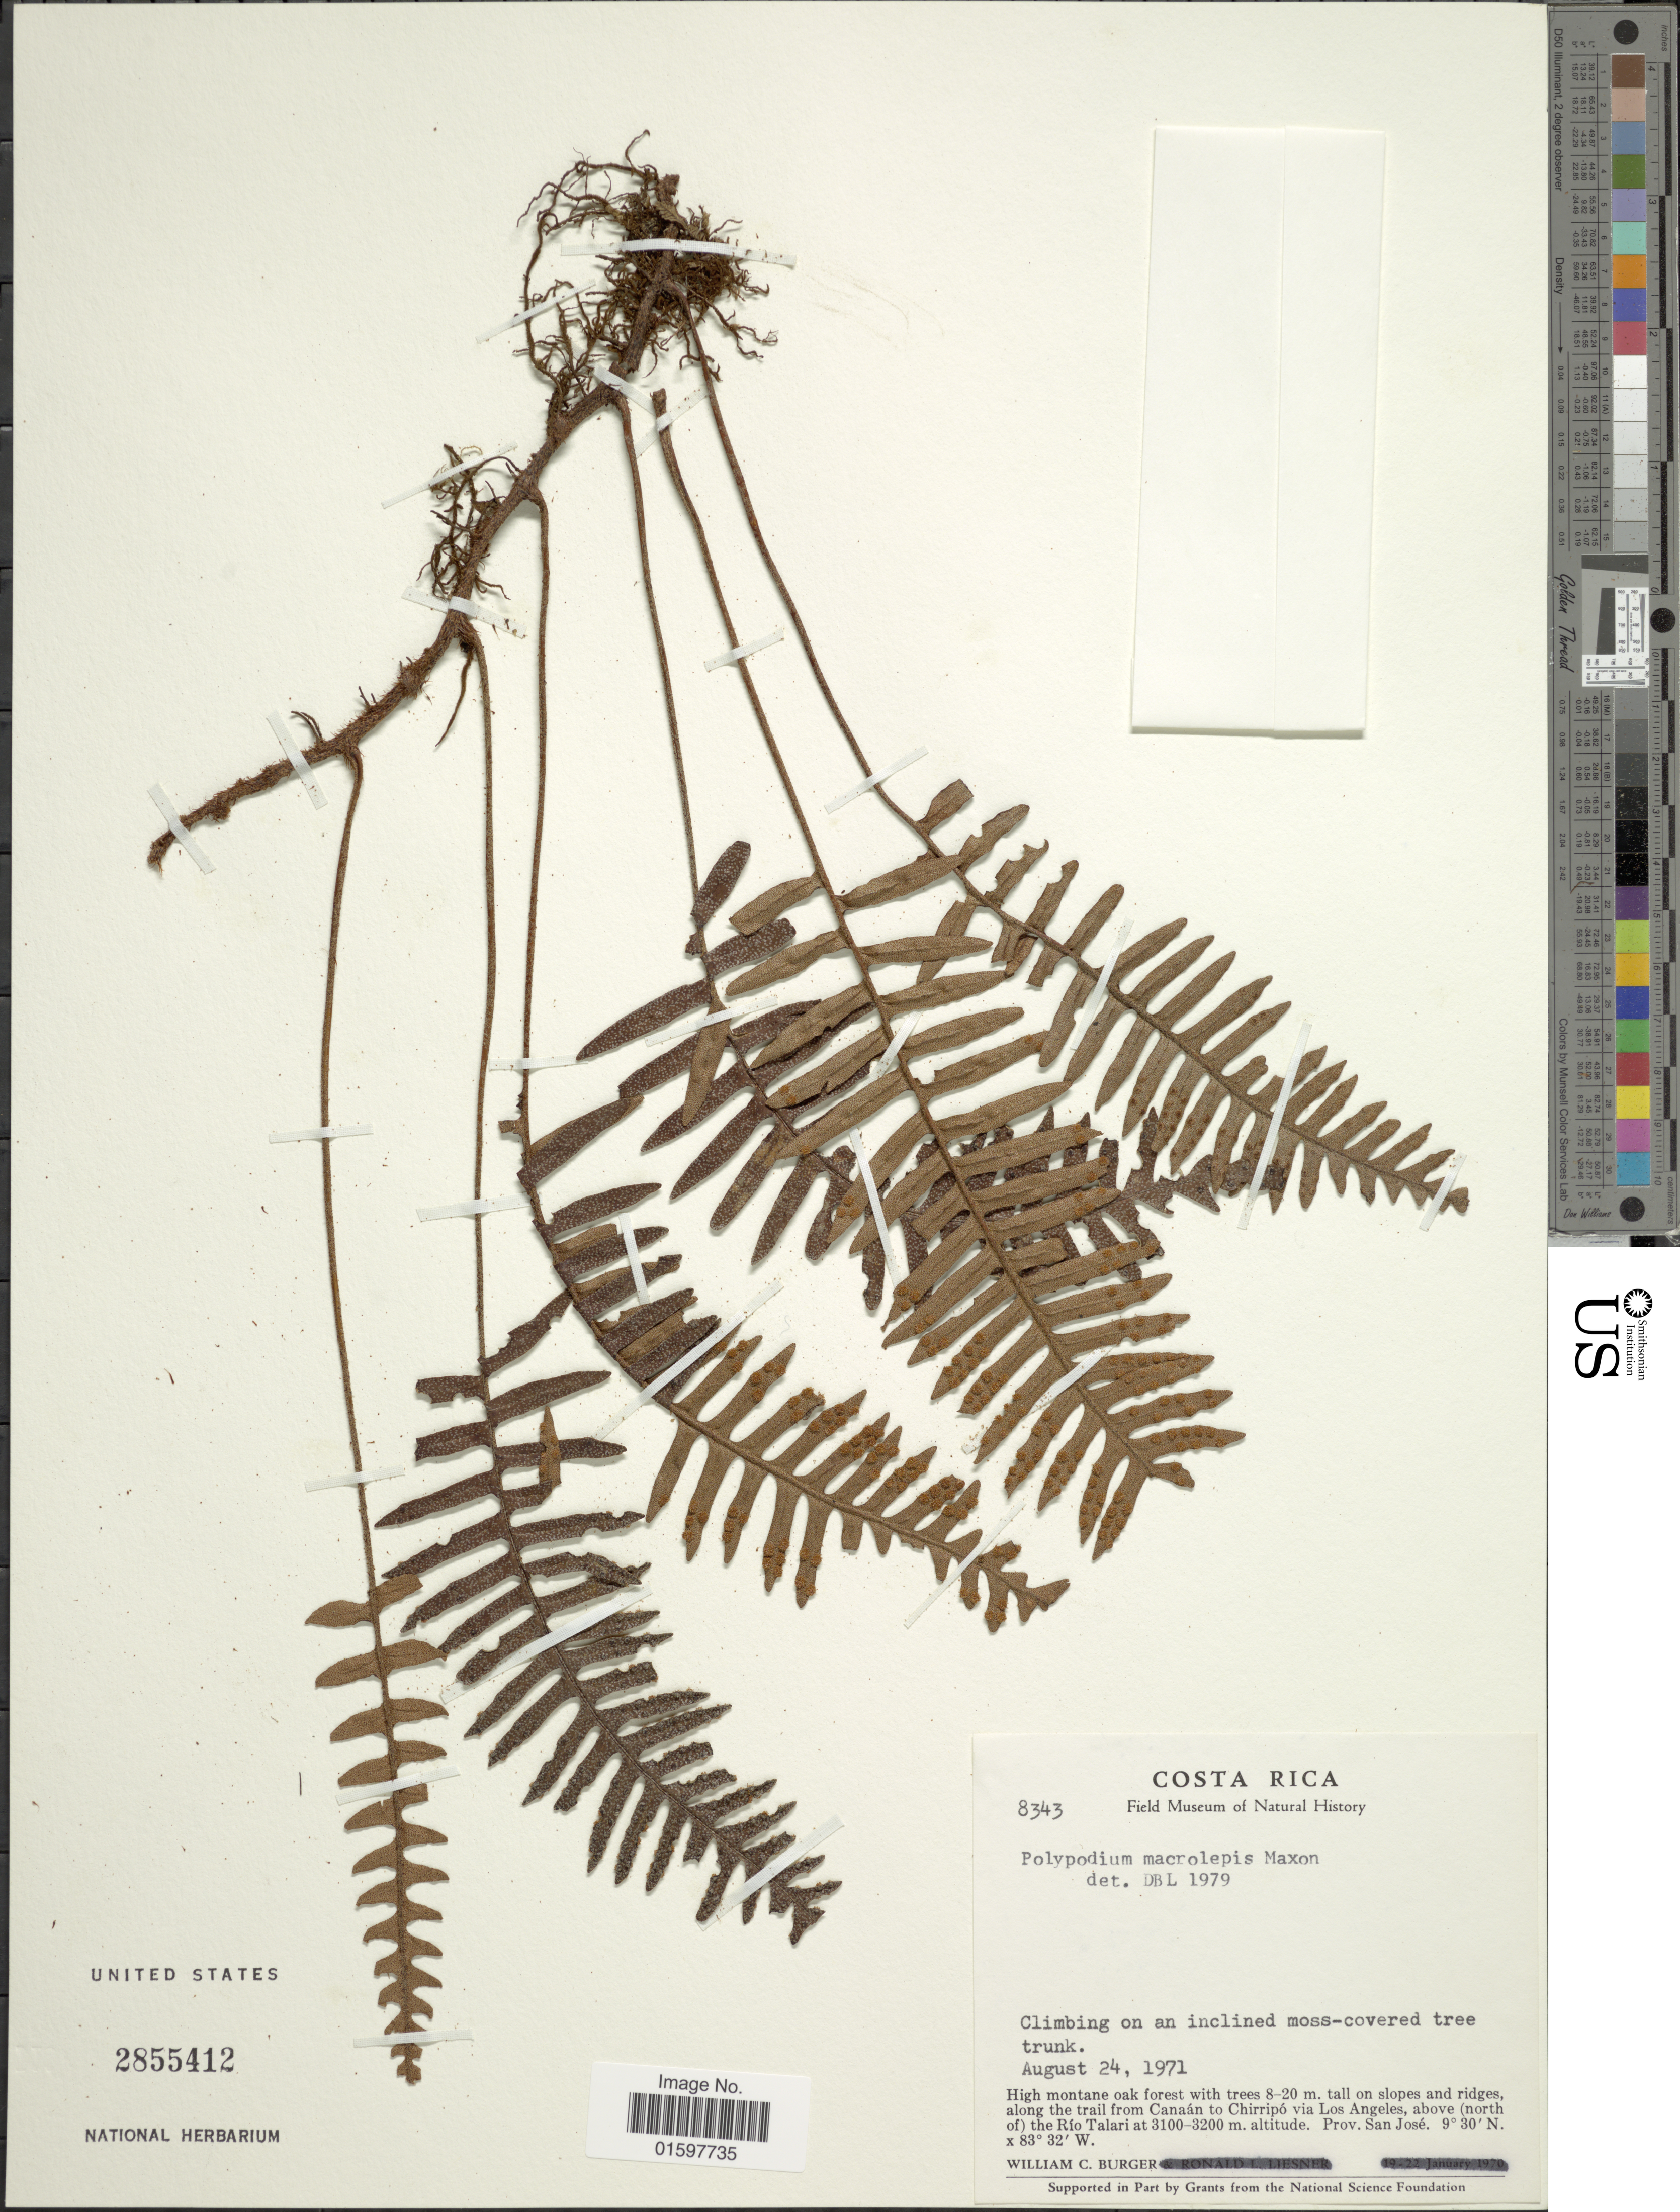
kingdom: Plantae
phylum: Tracheophyta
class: Polypodiopsida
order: Polypodiales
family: Polypodiaceae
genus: Pleopeltis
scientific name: Pleopeltis macrolepis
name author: (Maxon) A.R. Sm. & Tejero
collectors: W. Burger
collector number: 8343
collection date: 1971-08-24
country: Costa Rica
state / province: San José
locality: High montane oak forest, on slope sand ridges along trail from Canaán to Chiripó via Los Angeles, above (north of) the Rio Talari.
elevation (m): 3100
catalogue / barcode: US 2855412